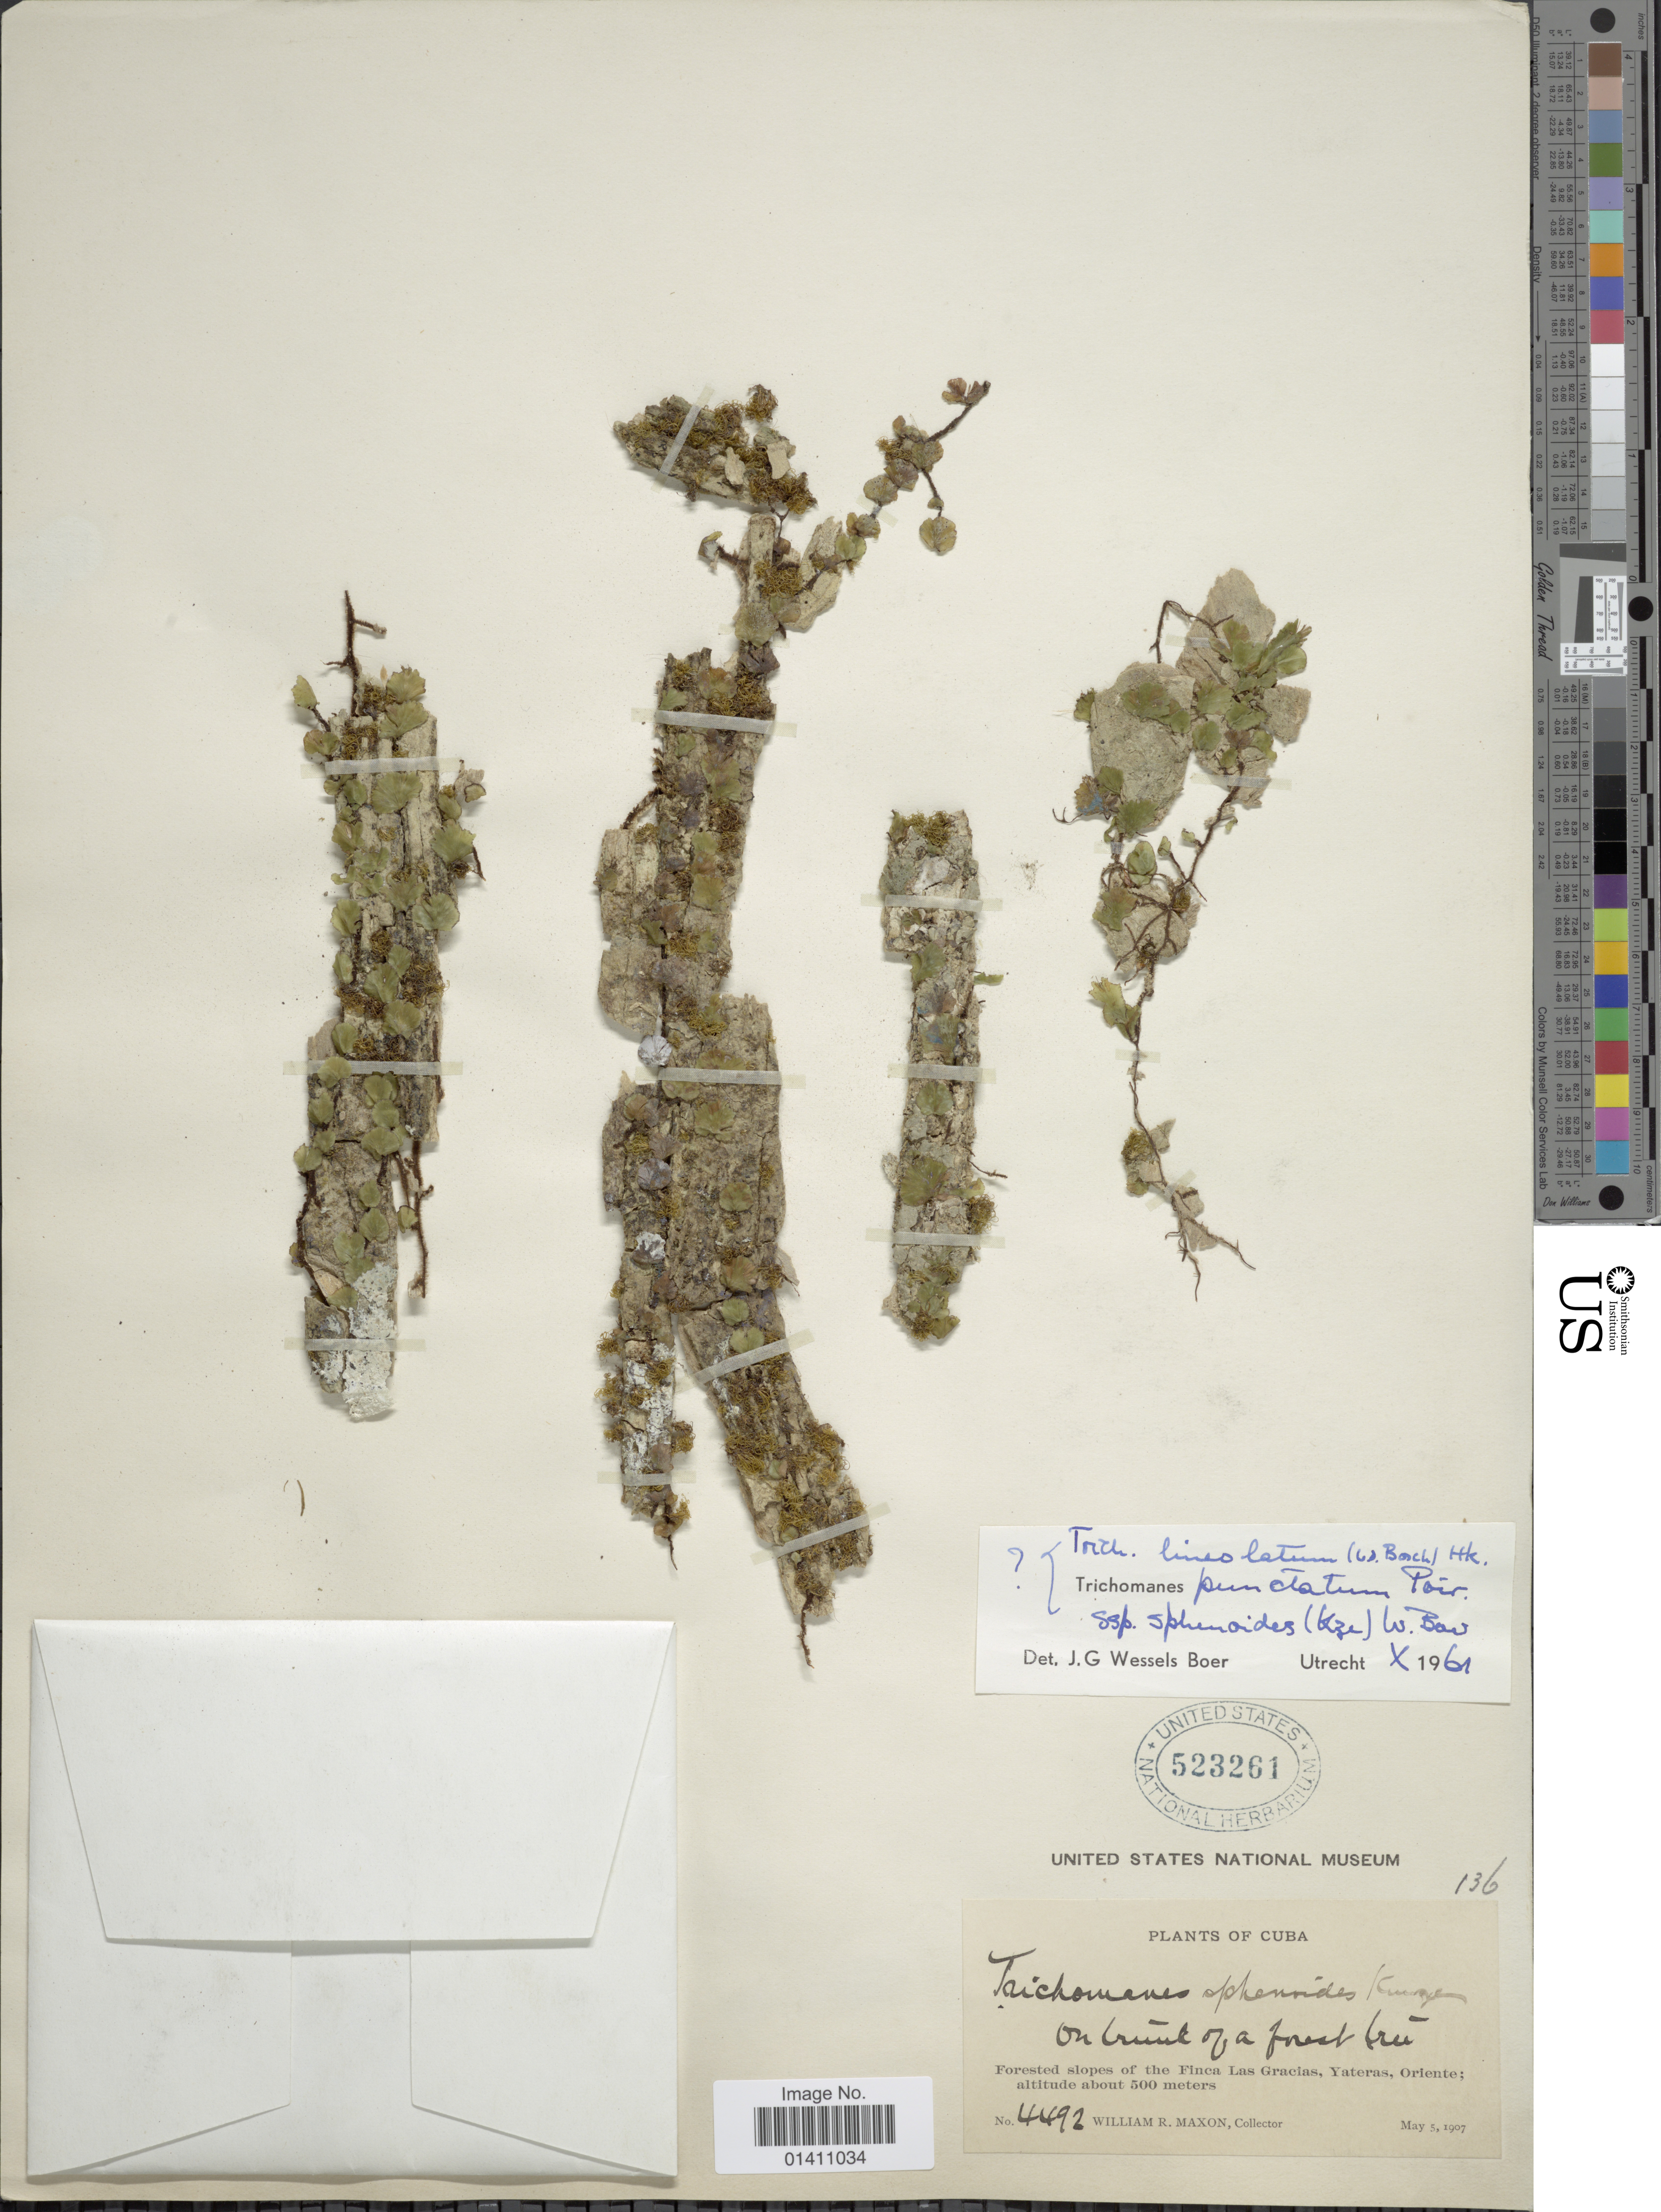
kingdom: Plantae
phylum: Tracheophyta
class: Polypodiopsida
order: Hymenophyllales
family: Hymenophyllaceae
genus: Didymoglossum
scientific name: Didymoglossum lineolatum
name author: Bosch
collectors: W. R. Maxon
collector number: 4492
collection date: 1907-05-05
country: Cuba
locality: Forested slopes of the Finca Las Gracia, Yateras, Oriente.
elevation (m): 500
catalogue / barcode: US 523261